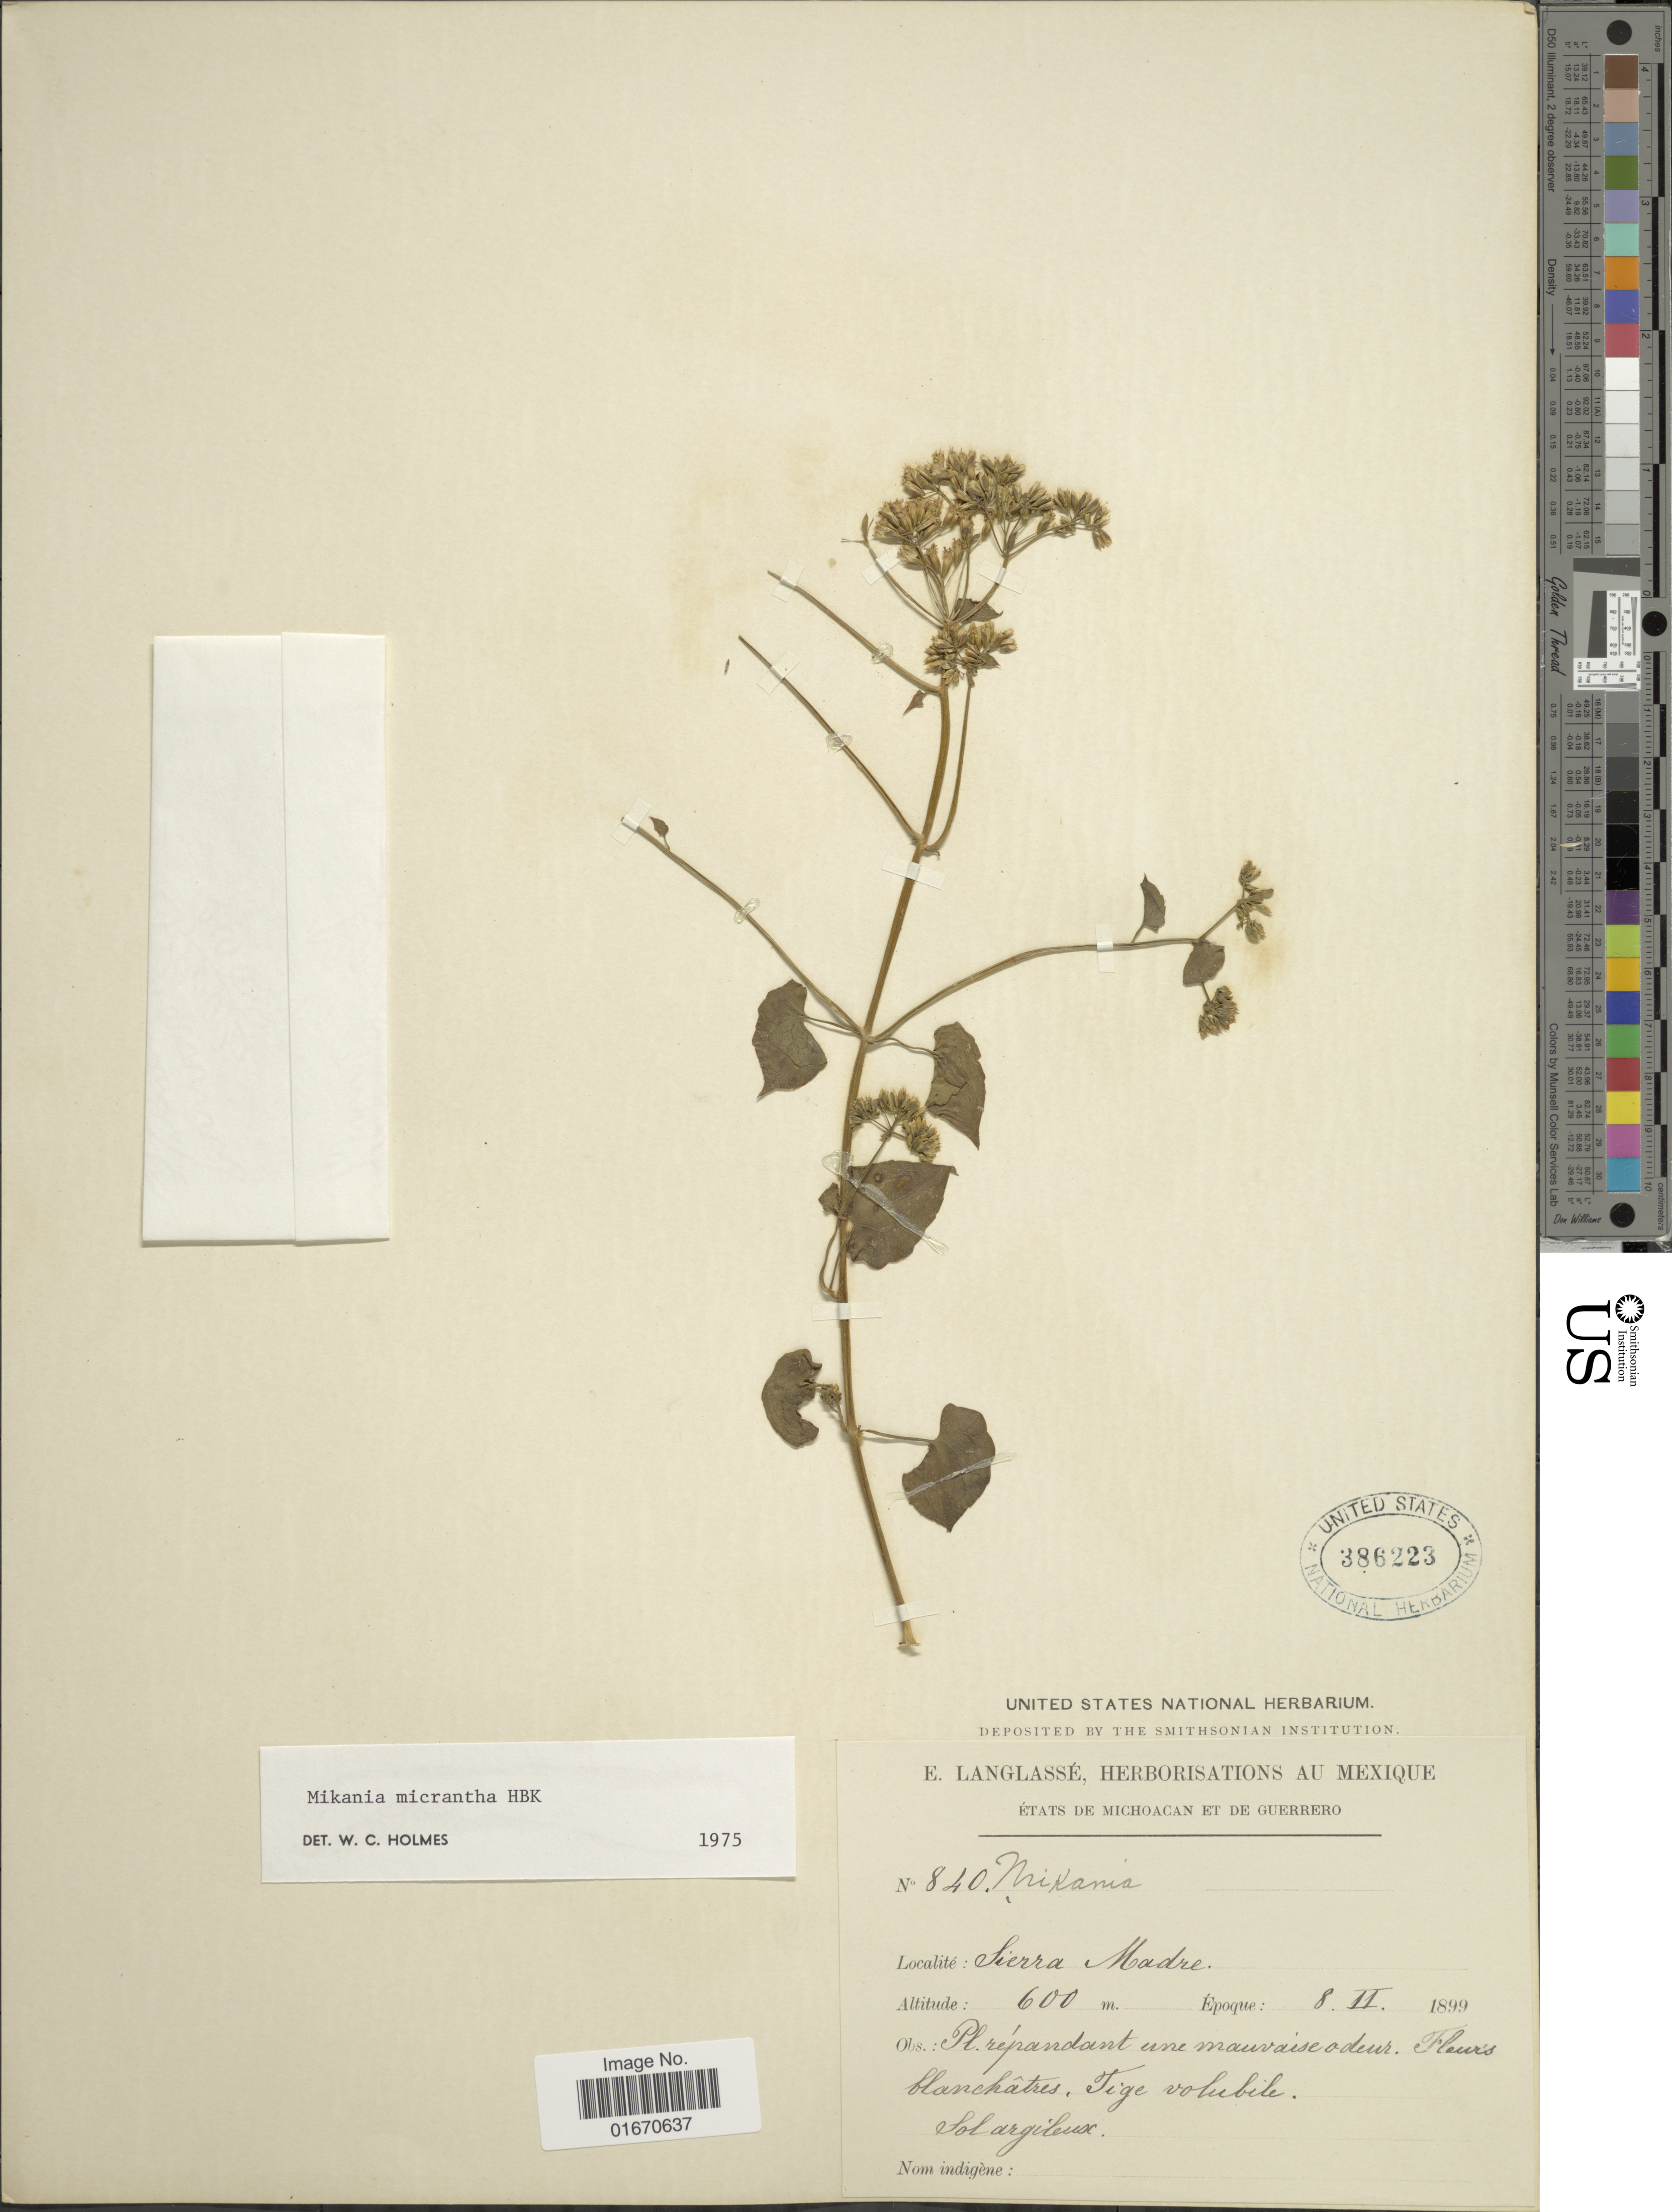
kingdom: Plantae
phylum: Tracheophyta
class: Magnoliopsida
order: Asterales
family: Asteraceae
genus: Mikania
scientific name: Mikania micrantha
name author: Kunth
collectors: E. Langlassé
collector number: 840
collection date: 1899-02-08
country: Mexico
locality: Etats de Michoacan et de Guerrero, Sierra Madre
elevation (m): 600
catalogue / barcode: US 386223